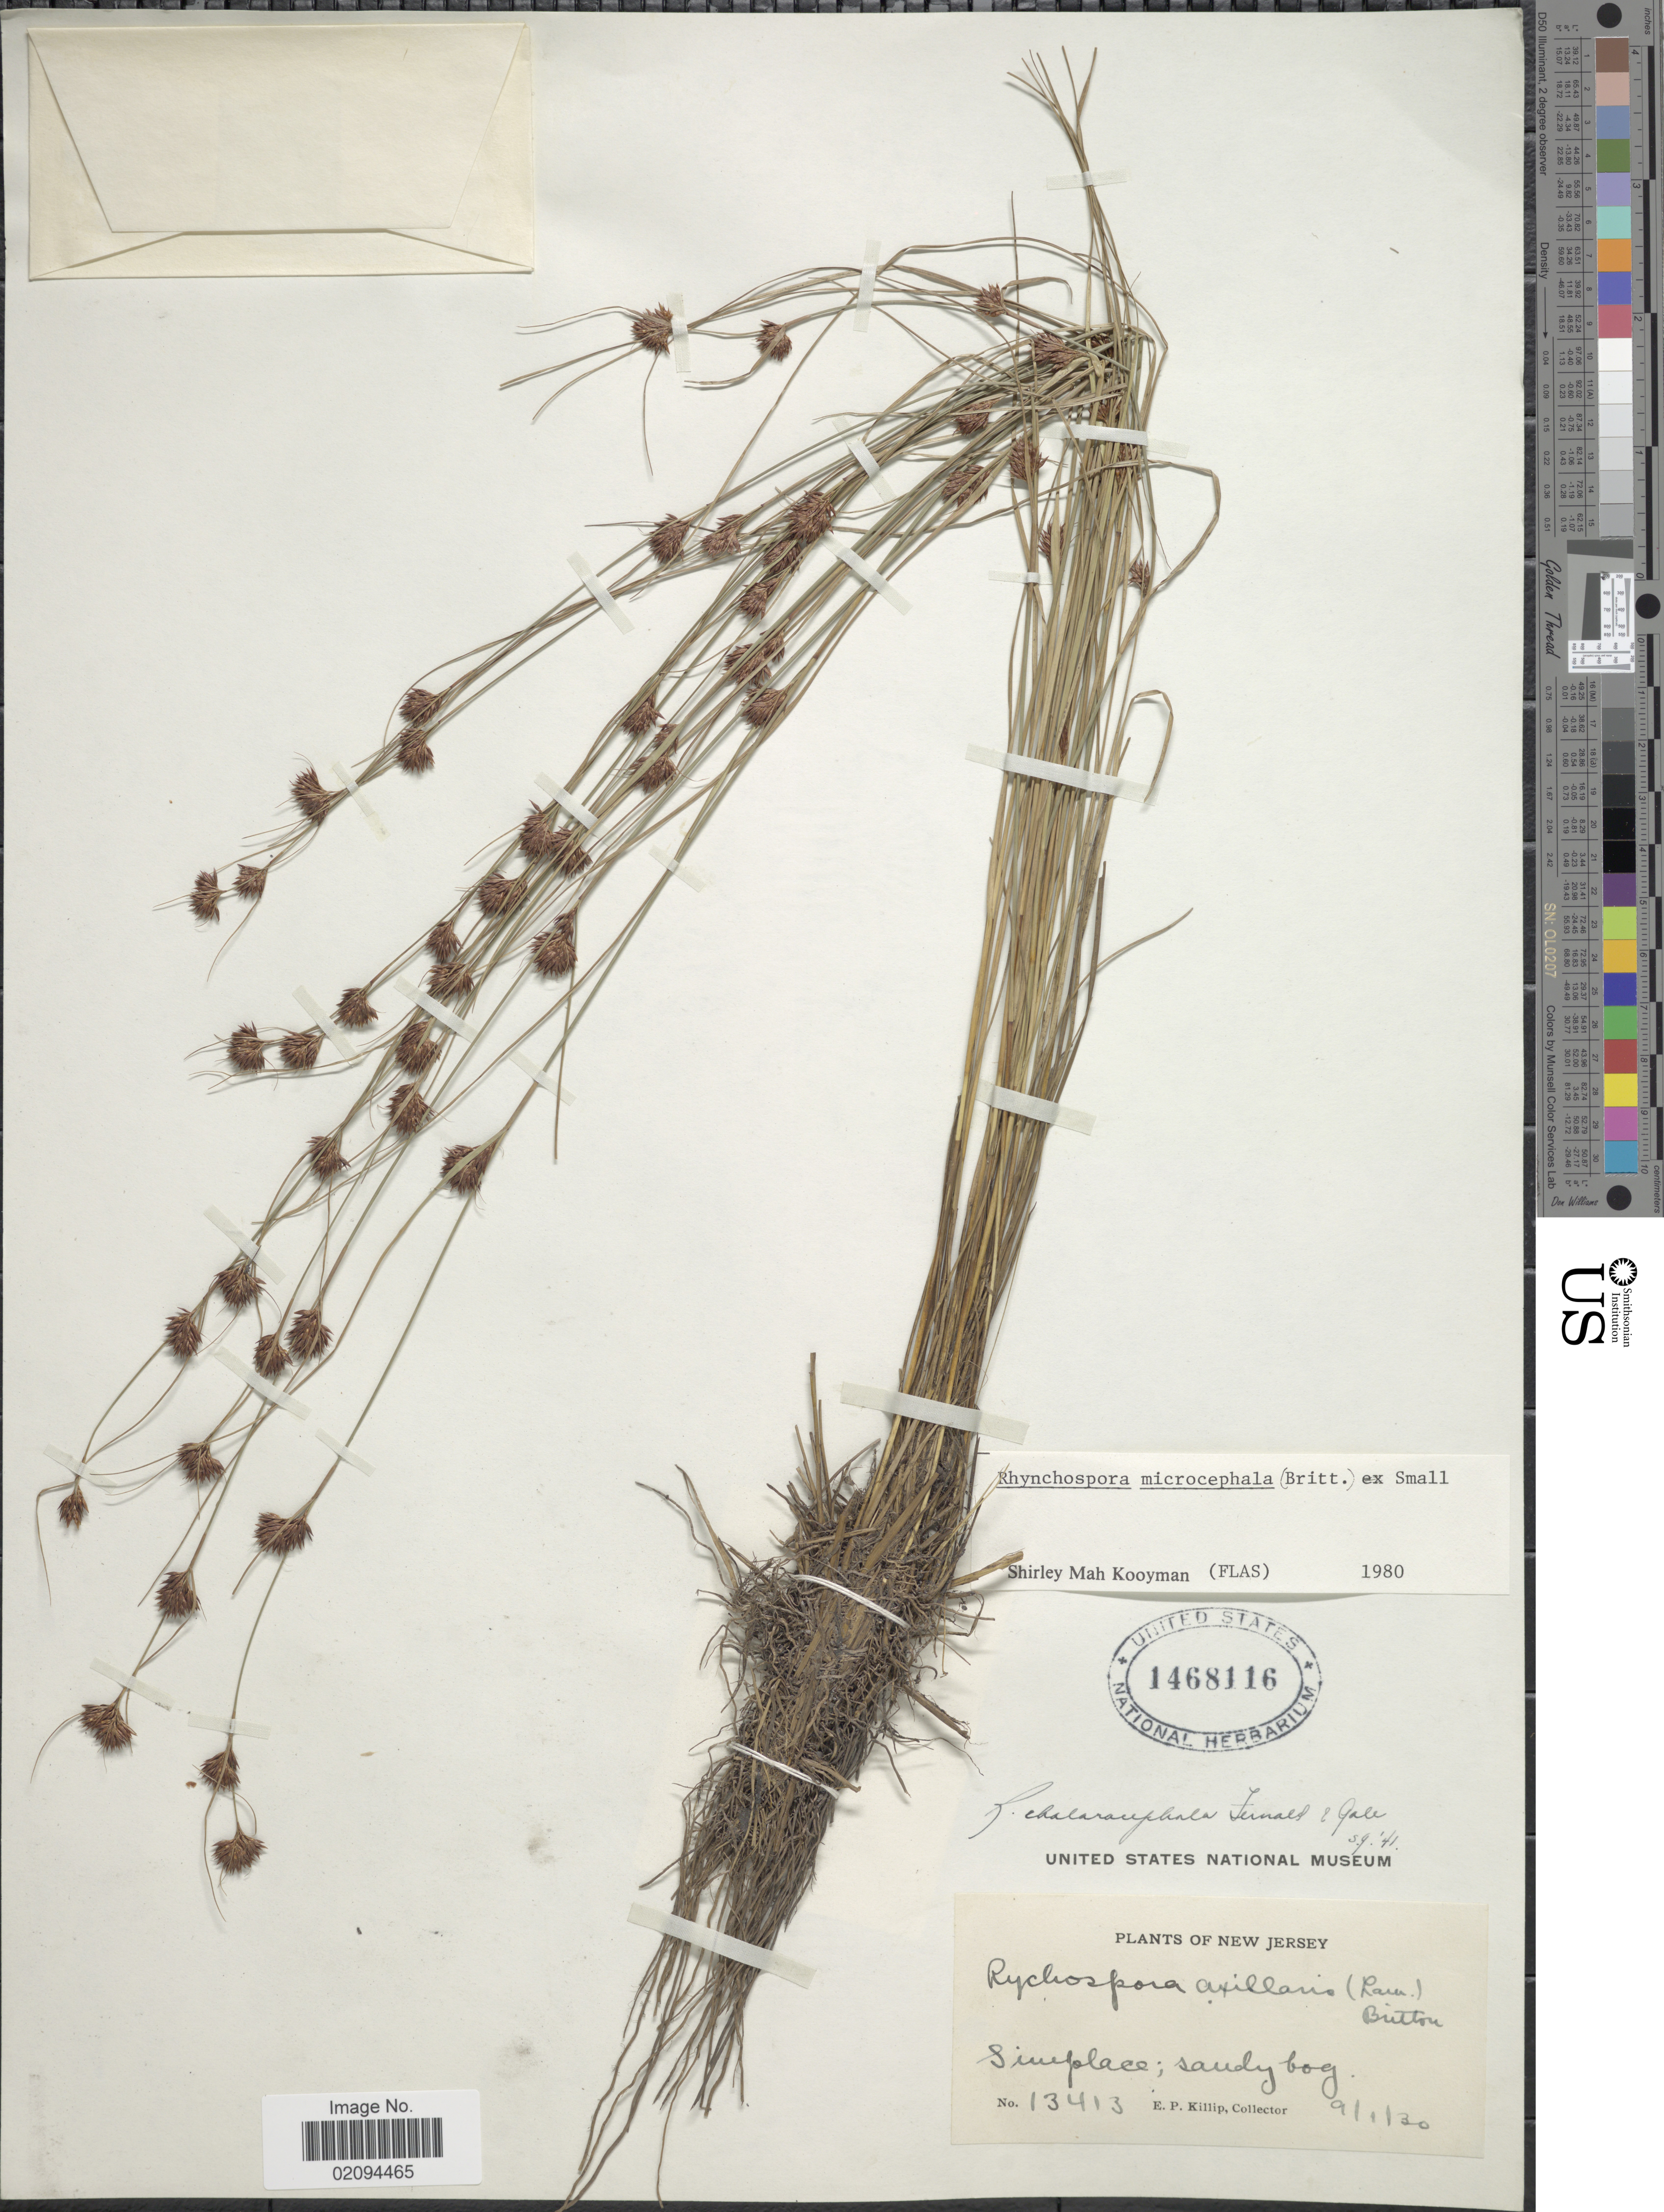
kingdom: Plantae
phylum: Tracheophyta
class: Liliopsida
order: Poales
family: Cyperaceae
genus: Rhynchospora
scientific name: Rhynchospora chalarocephala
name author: Fernald & Gale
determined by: Naczi, R. F. C.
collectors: E. P. Killip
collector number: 13413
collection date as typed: Transcribed d/m/y: 1/9/30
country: United States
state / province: New Jersey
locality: Simplace; sandy bog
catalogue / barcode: US 1468116